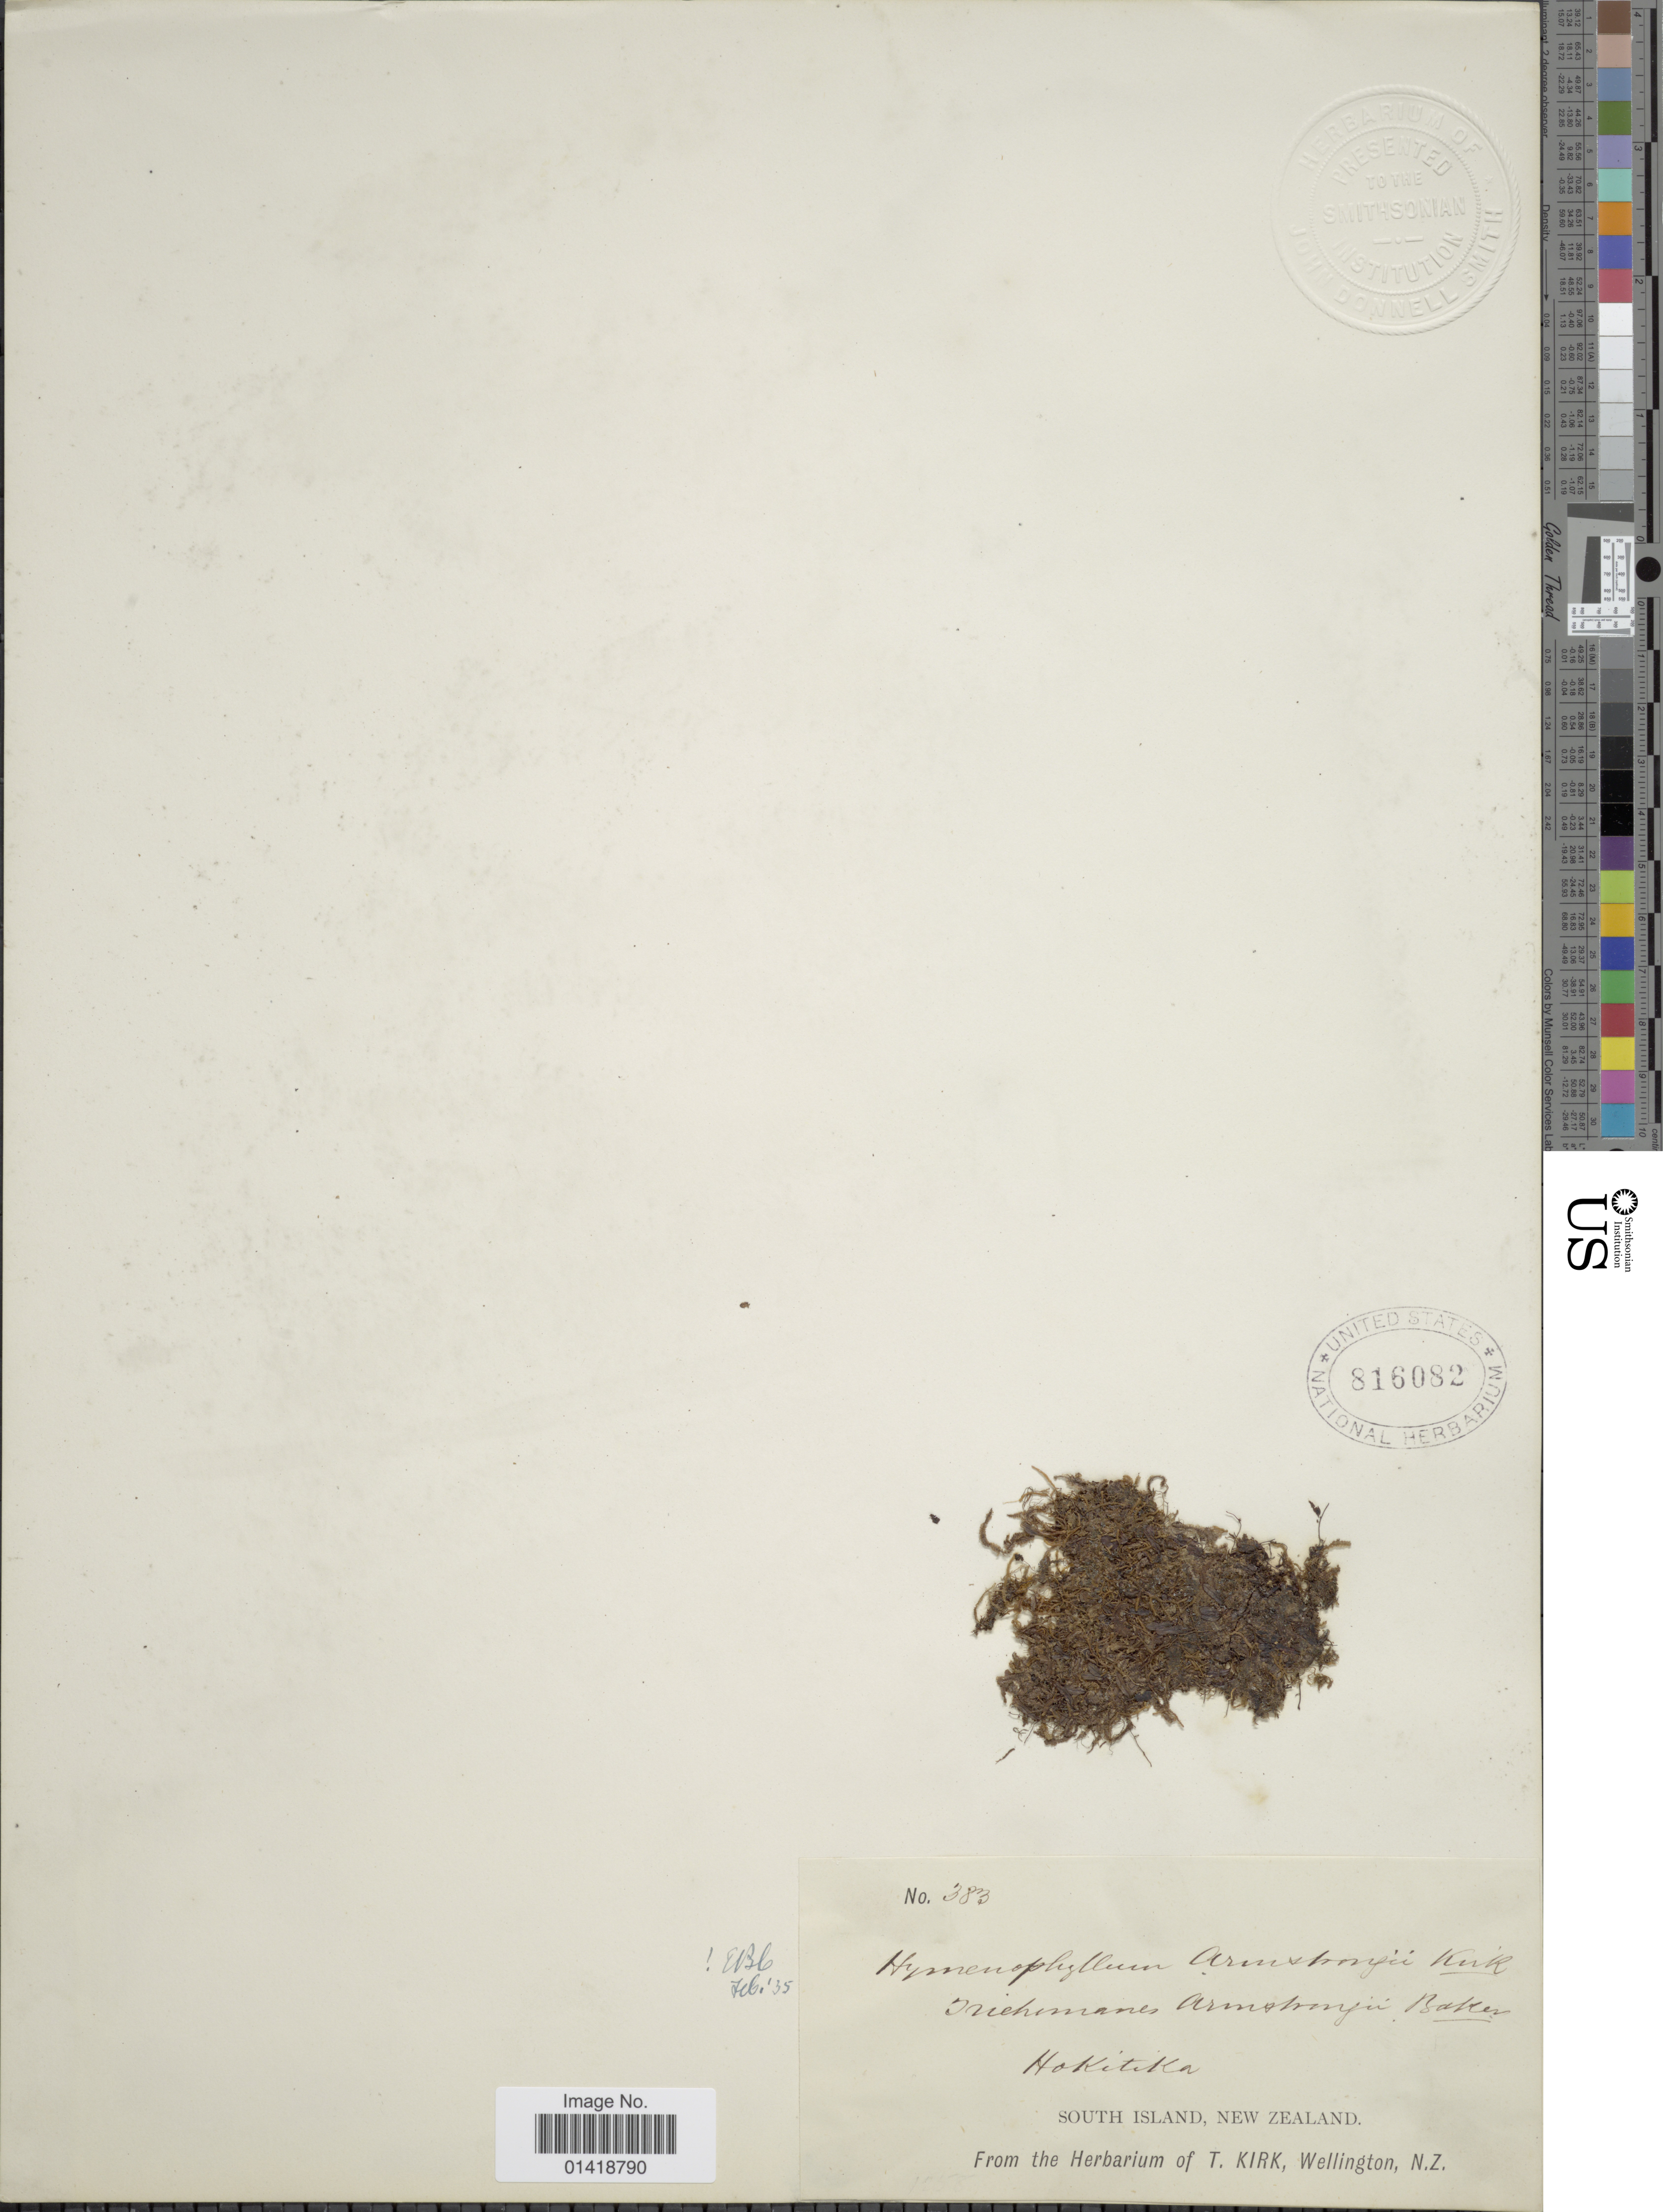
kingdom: Plantae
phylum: Tracheophyta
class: Polypodiopsida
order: Hymenophyllales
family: Hymenophyllaceae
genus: Hymenophyllum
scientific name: Hymenophyllum armstrongii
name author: (Baker) Kuhn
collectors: ex herb. T. Kirk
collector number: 383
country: New Zealand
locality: South Island.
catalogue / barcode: US 816082